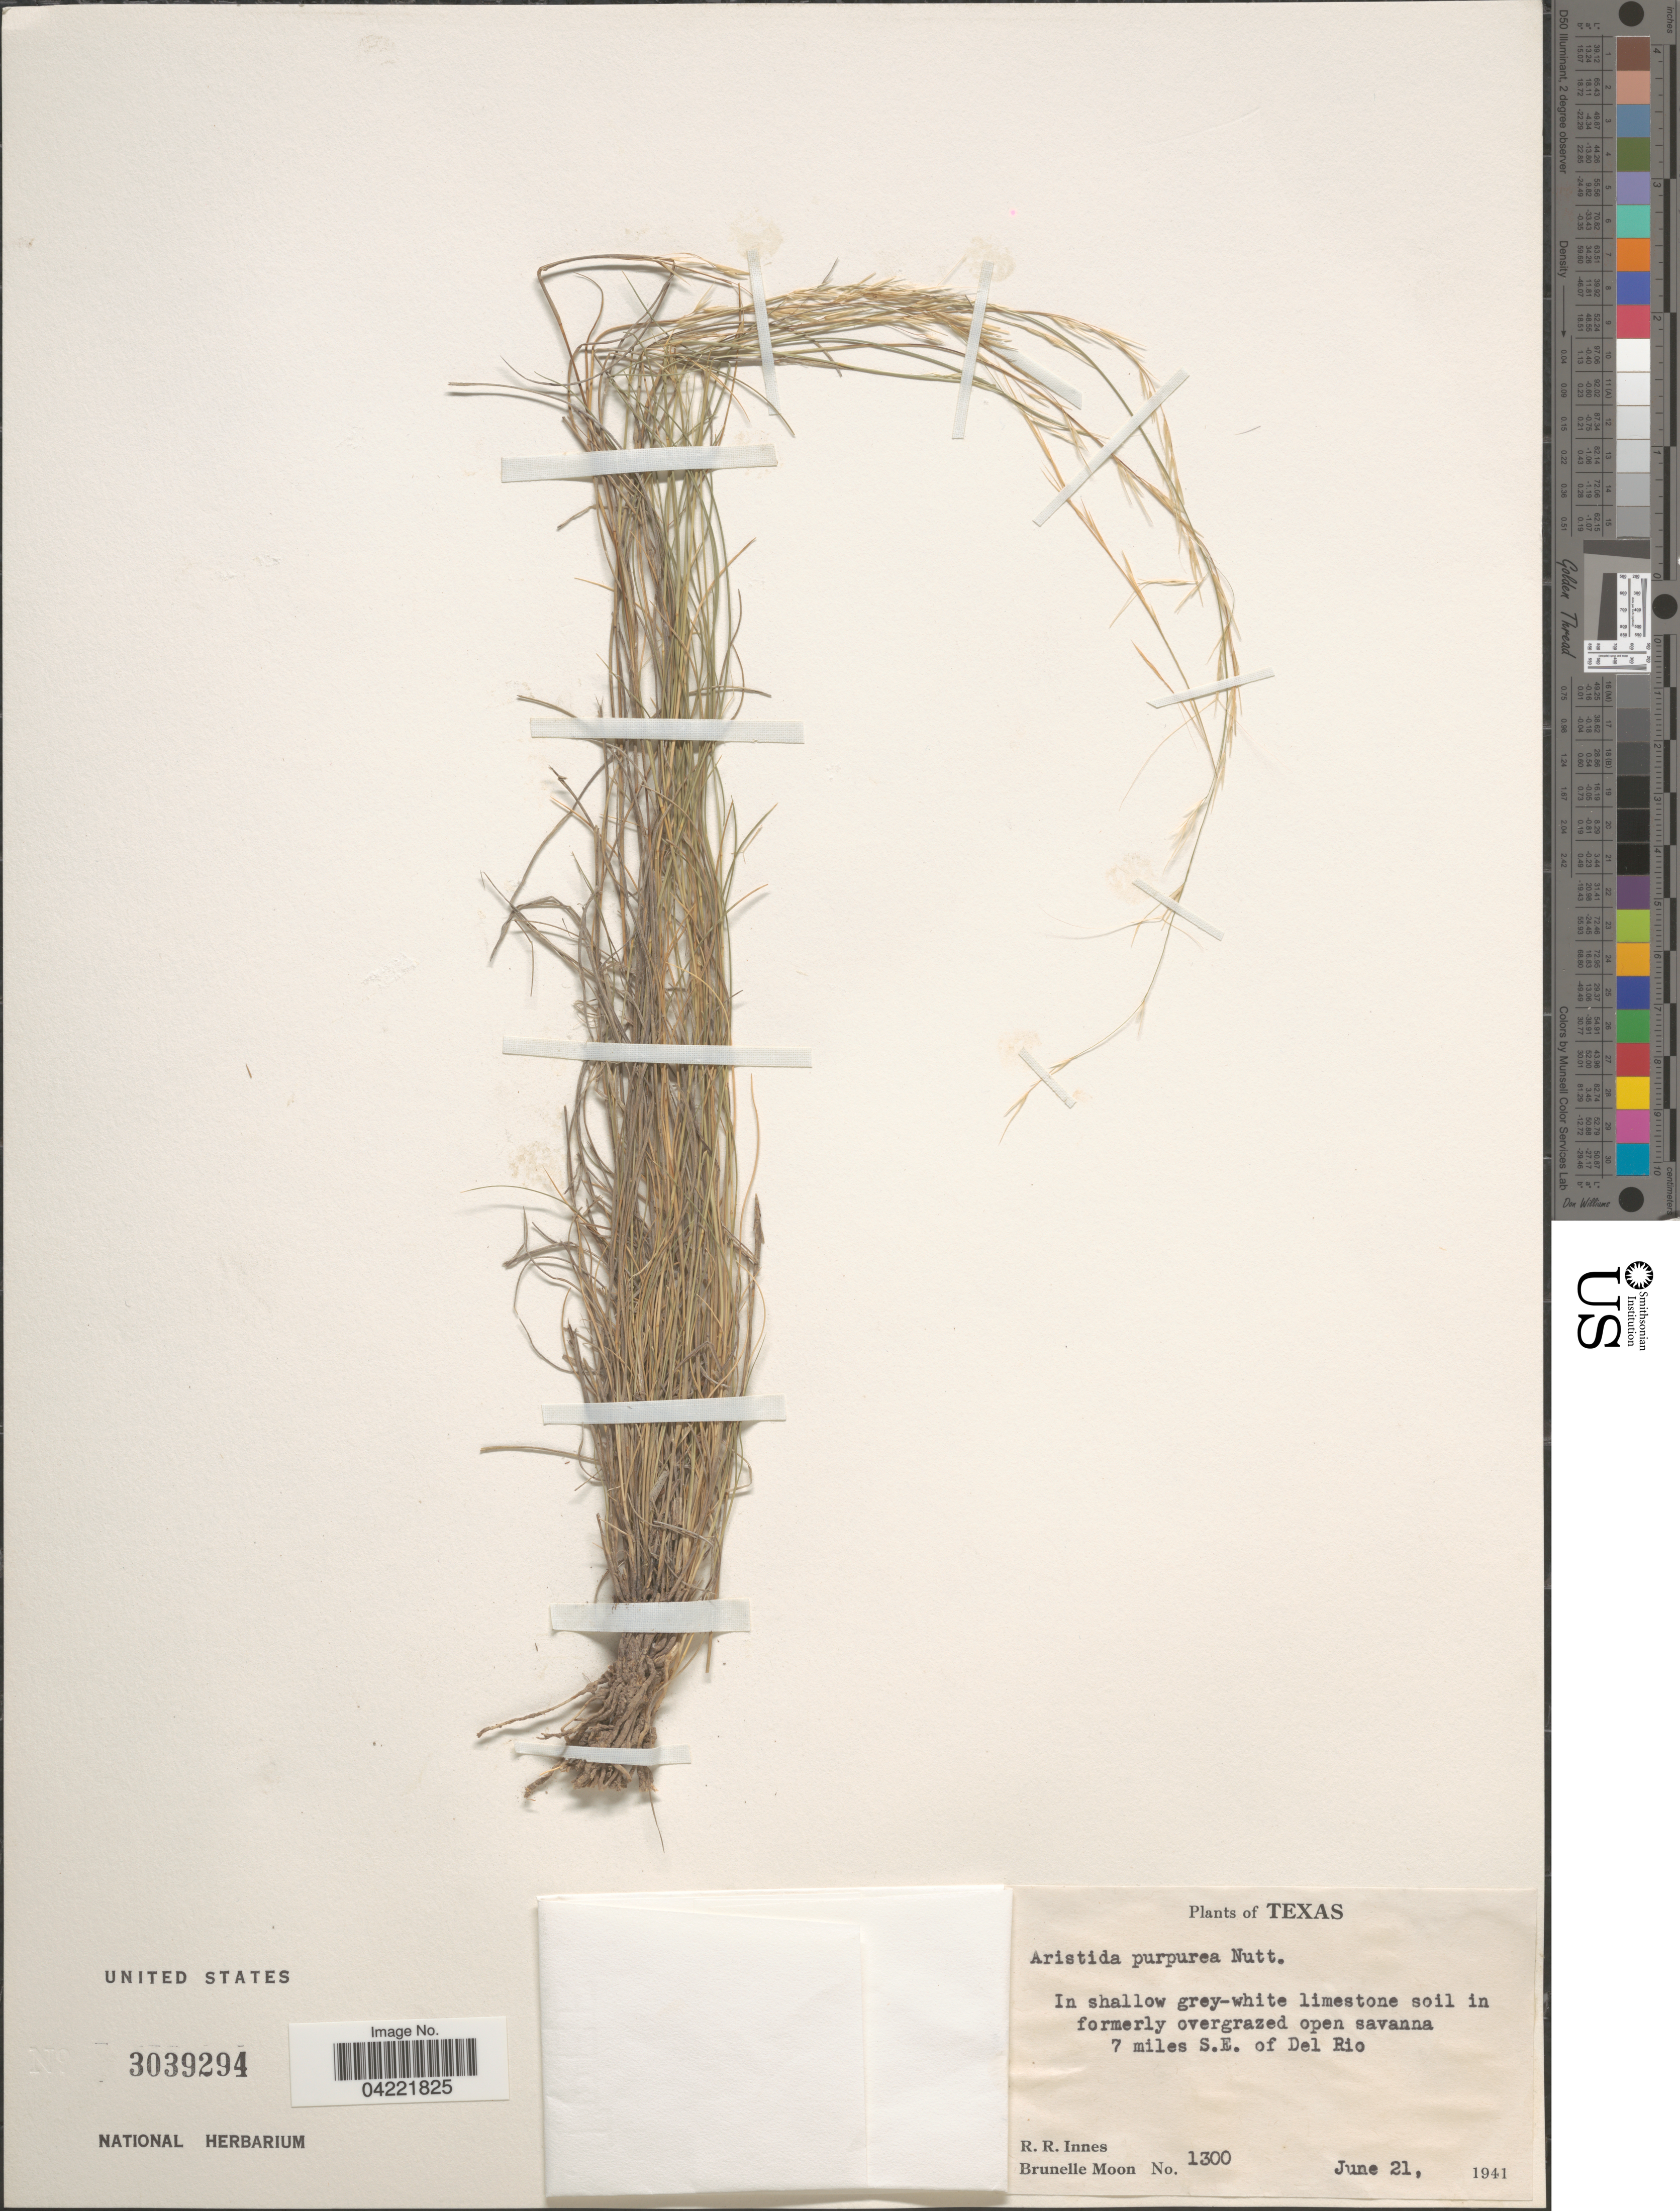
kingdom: Plantae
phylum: Tracheophyta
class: Liliopsida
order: Poales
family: Poaceae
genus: Aristida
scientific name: Aristida purpurea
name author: Nutt.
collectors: R. Rose-Innes & B. Moon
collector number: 1300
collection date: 1941-06-21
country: United States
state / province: Texas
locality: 7 miles S.E. of Del Rio.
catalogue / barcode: US 3039294